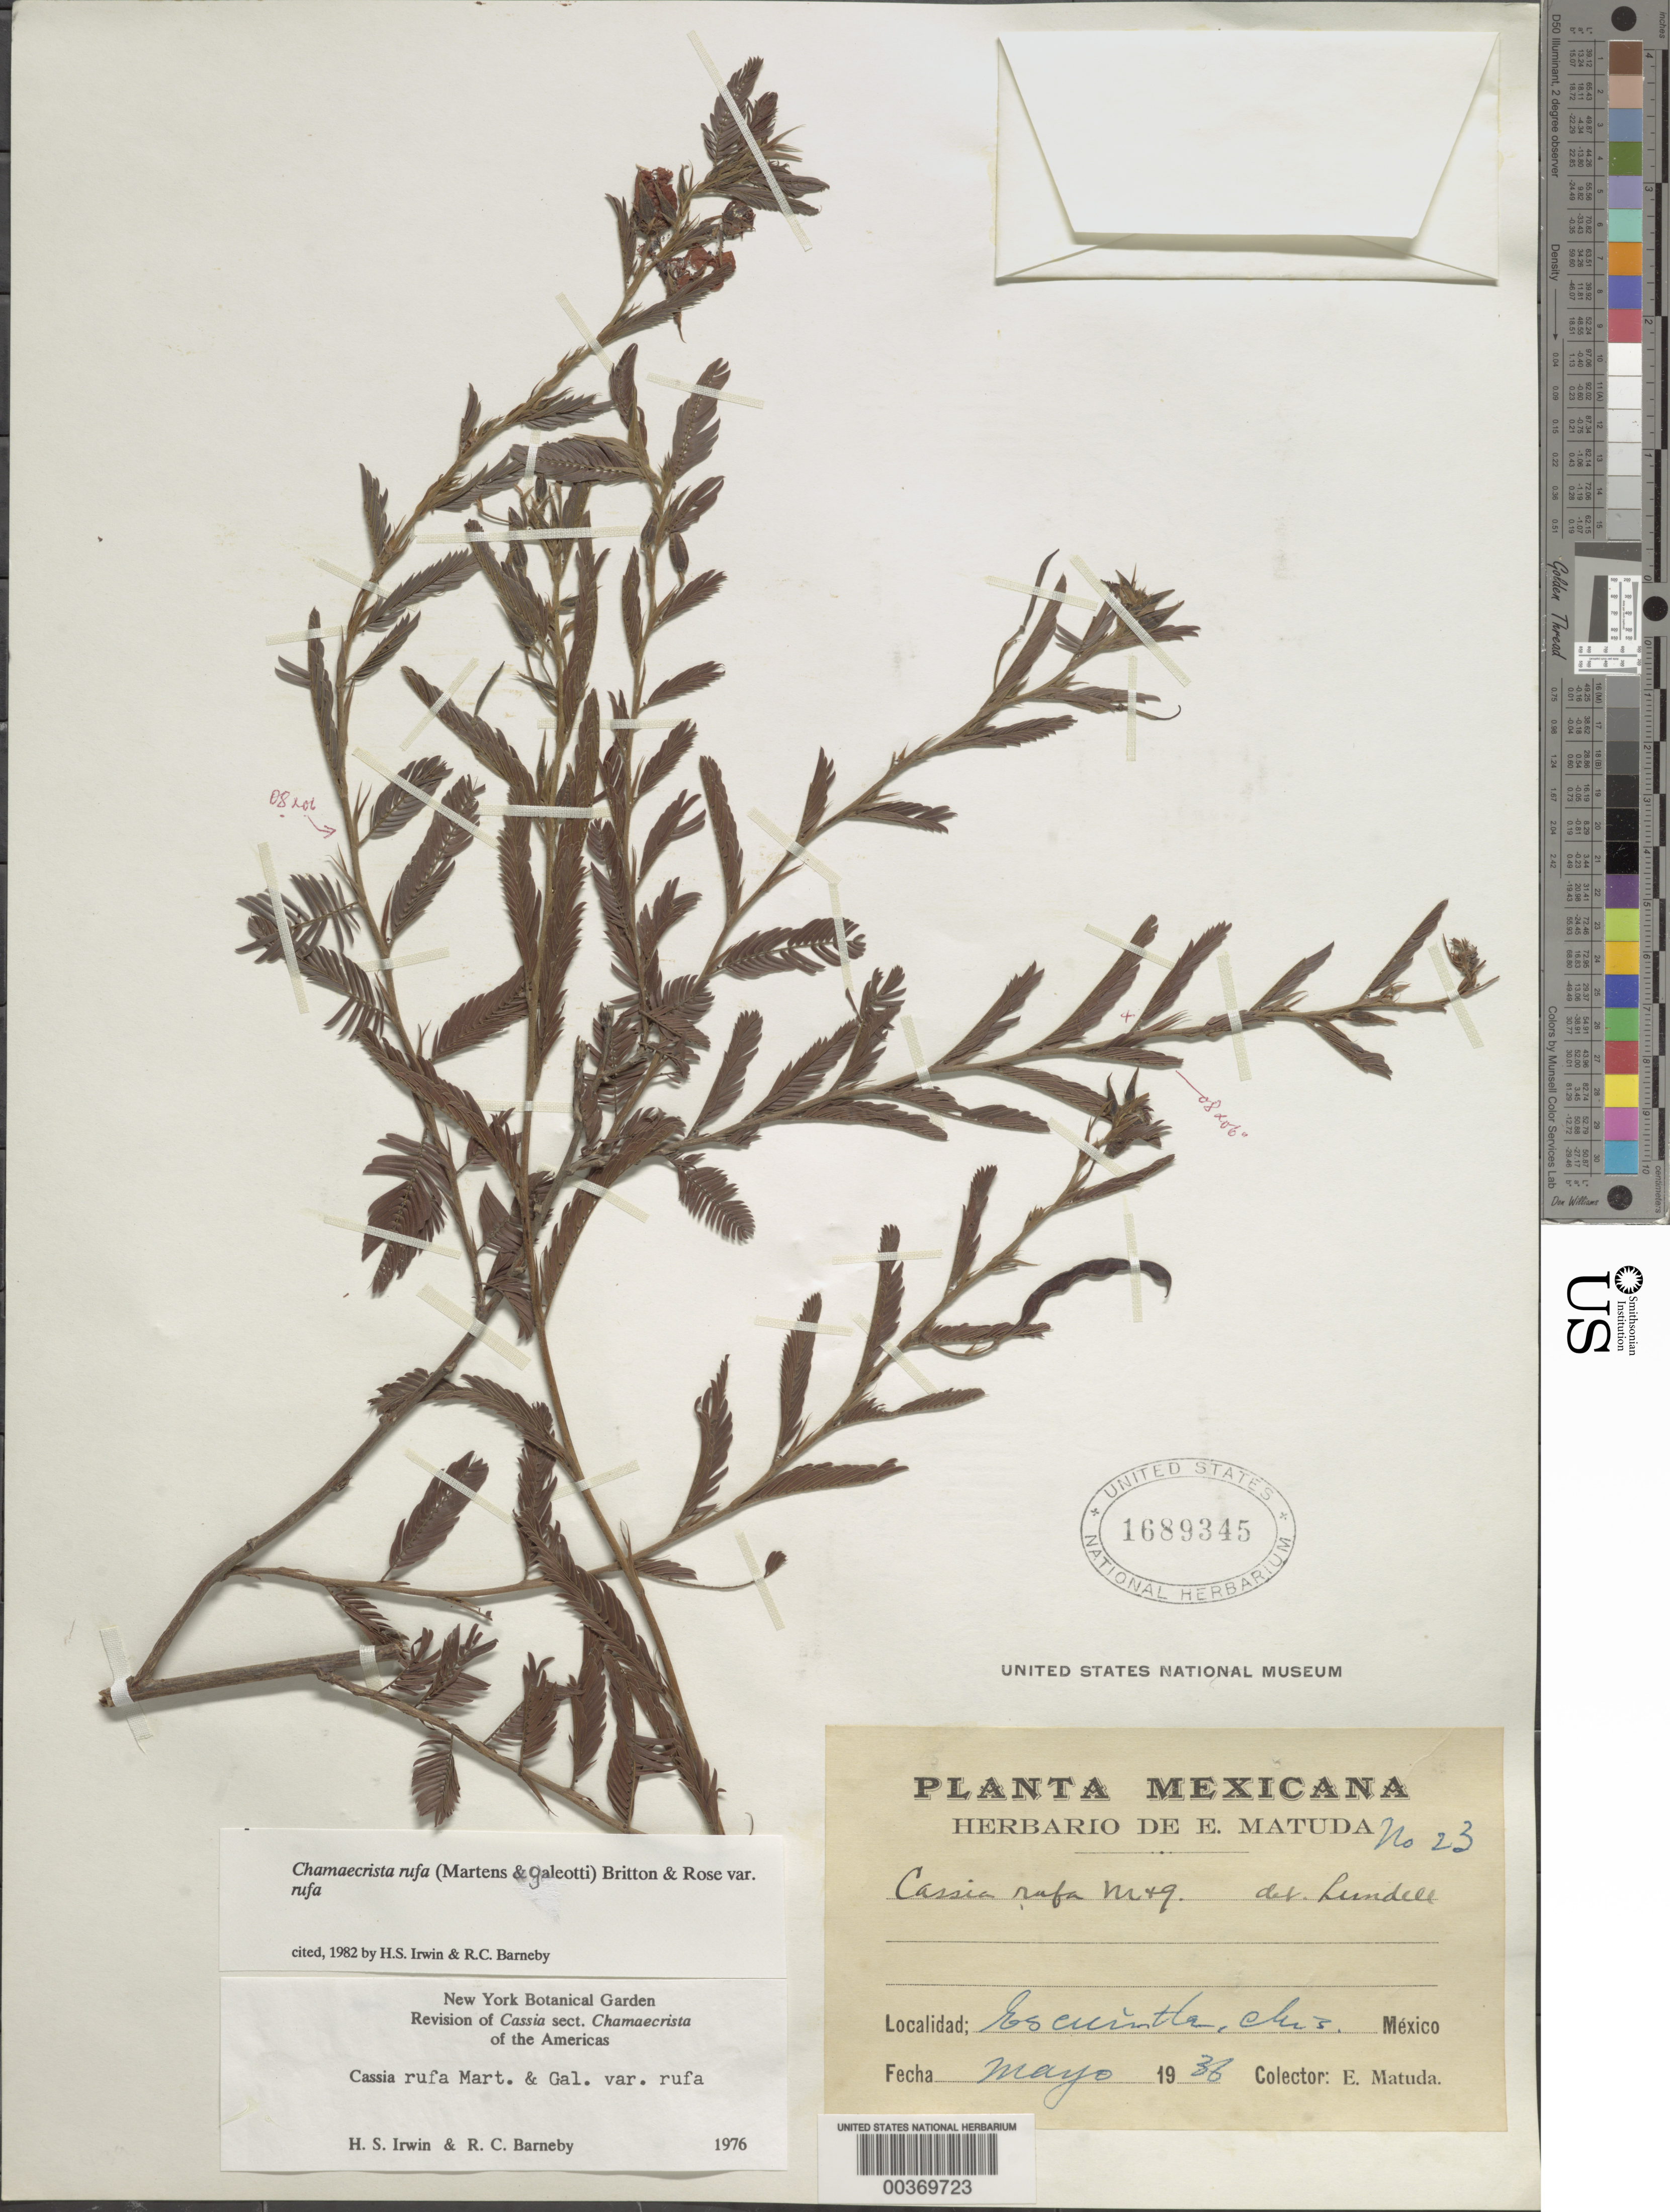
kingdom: Plantae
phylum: Tracheophyta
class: Magnoliopsida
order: Fabales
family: Fabaceae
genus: Chamaecrista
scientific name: Chamaecrista rufa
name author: Britton & Rose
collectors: E. Matuda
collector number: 23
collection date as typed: May 1938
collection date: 1938-05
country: Mexico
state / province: Chiapas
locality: Escuintla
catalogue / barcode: US 1689345